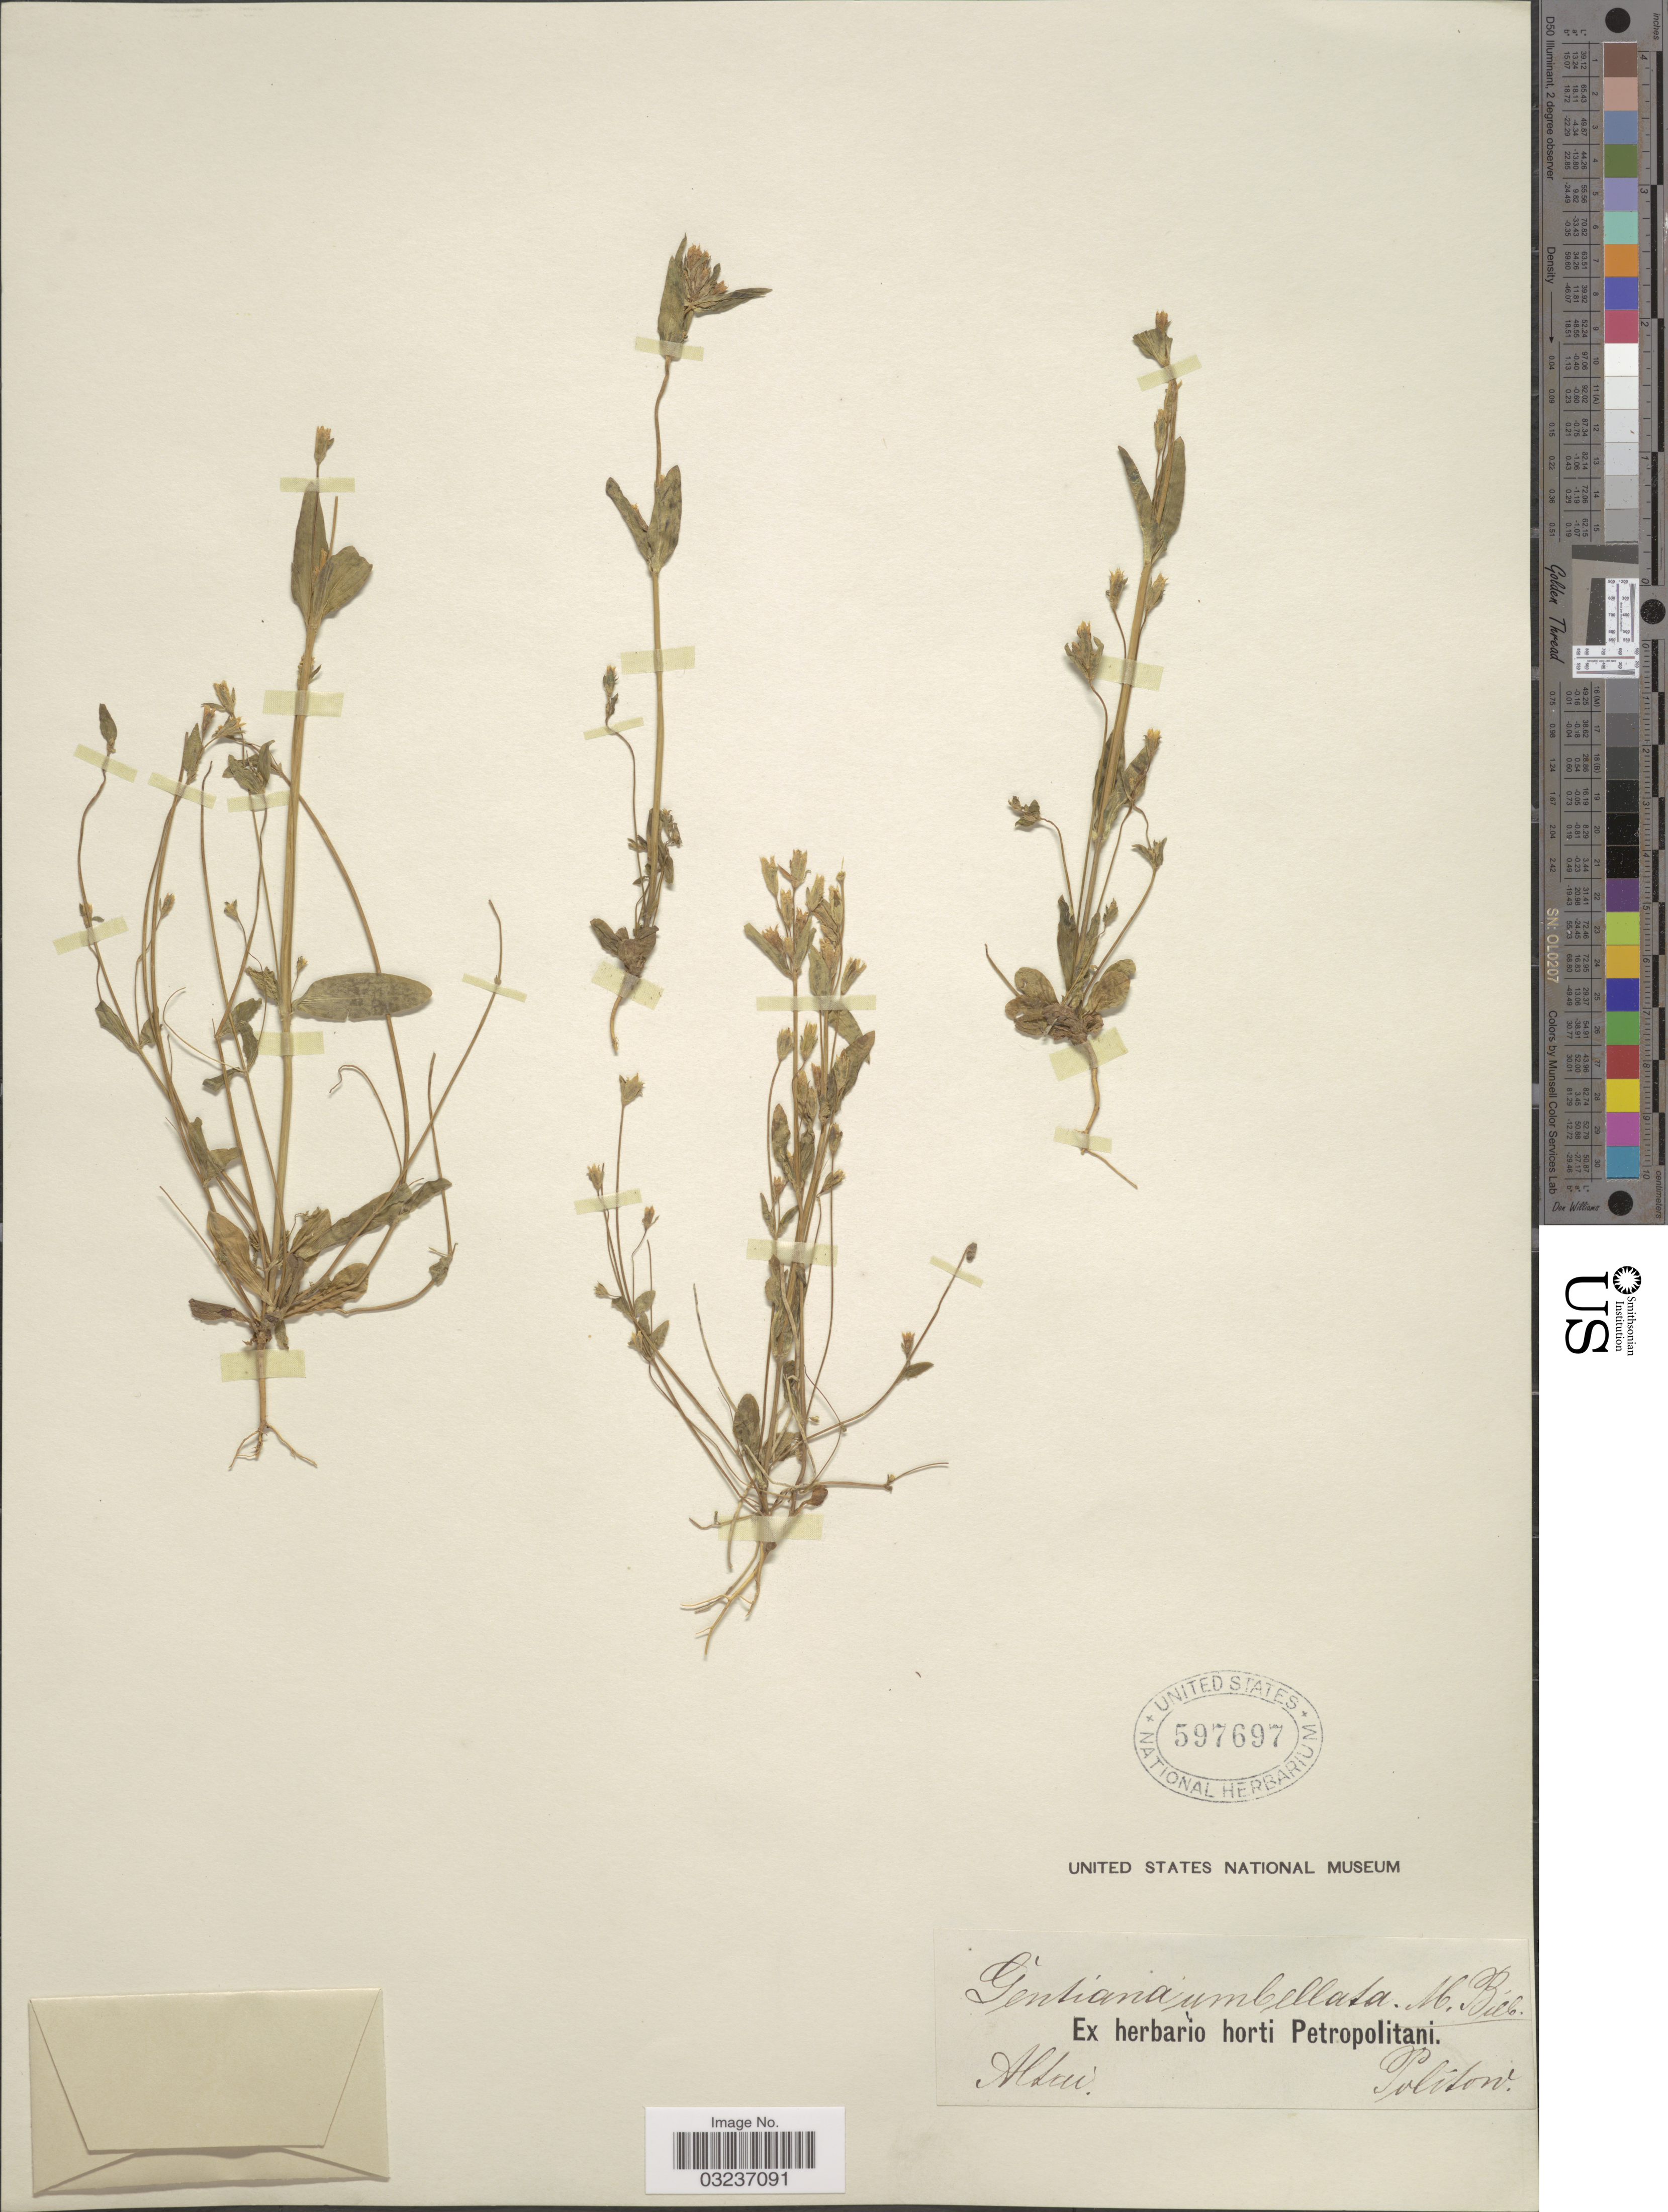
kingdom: Plantae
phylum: Tracheophyta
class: Magnoliopsida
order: Gentianales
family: Gentianaceae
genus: Gentiana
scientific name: Gentiana umbellata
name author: M. Bieb.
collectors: -. Politow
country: Russian Federation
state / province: Altai Republic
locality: Altai.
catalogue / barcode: US 597697